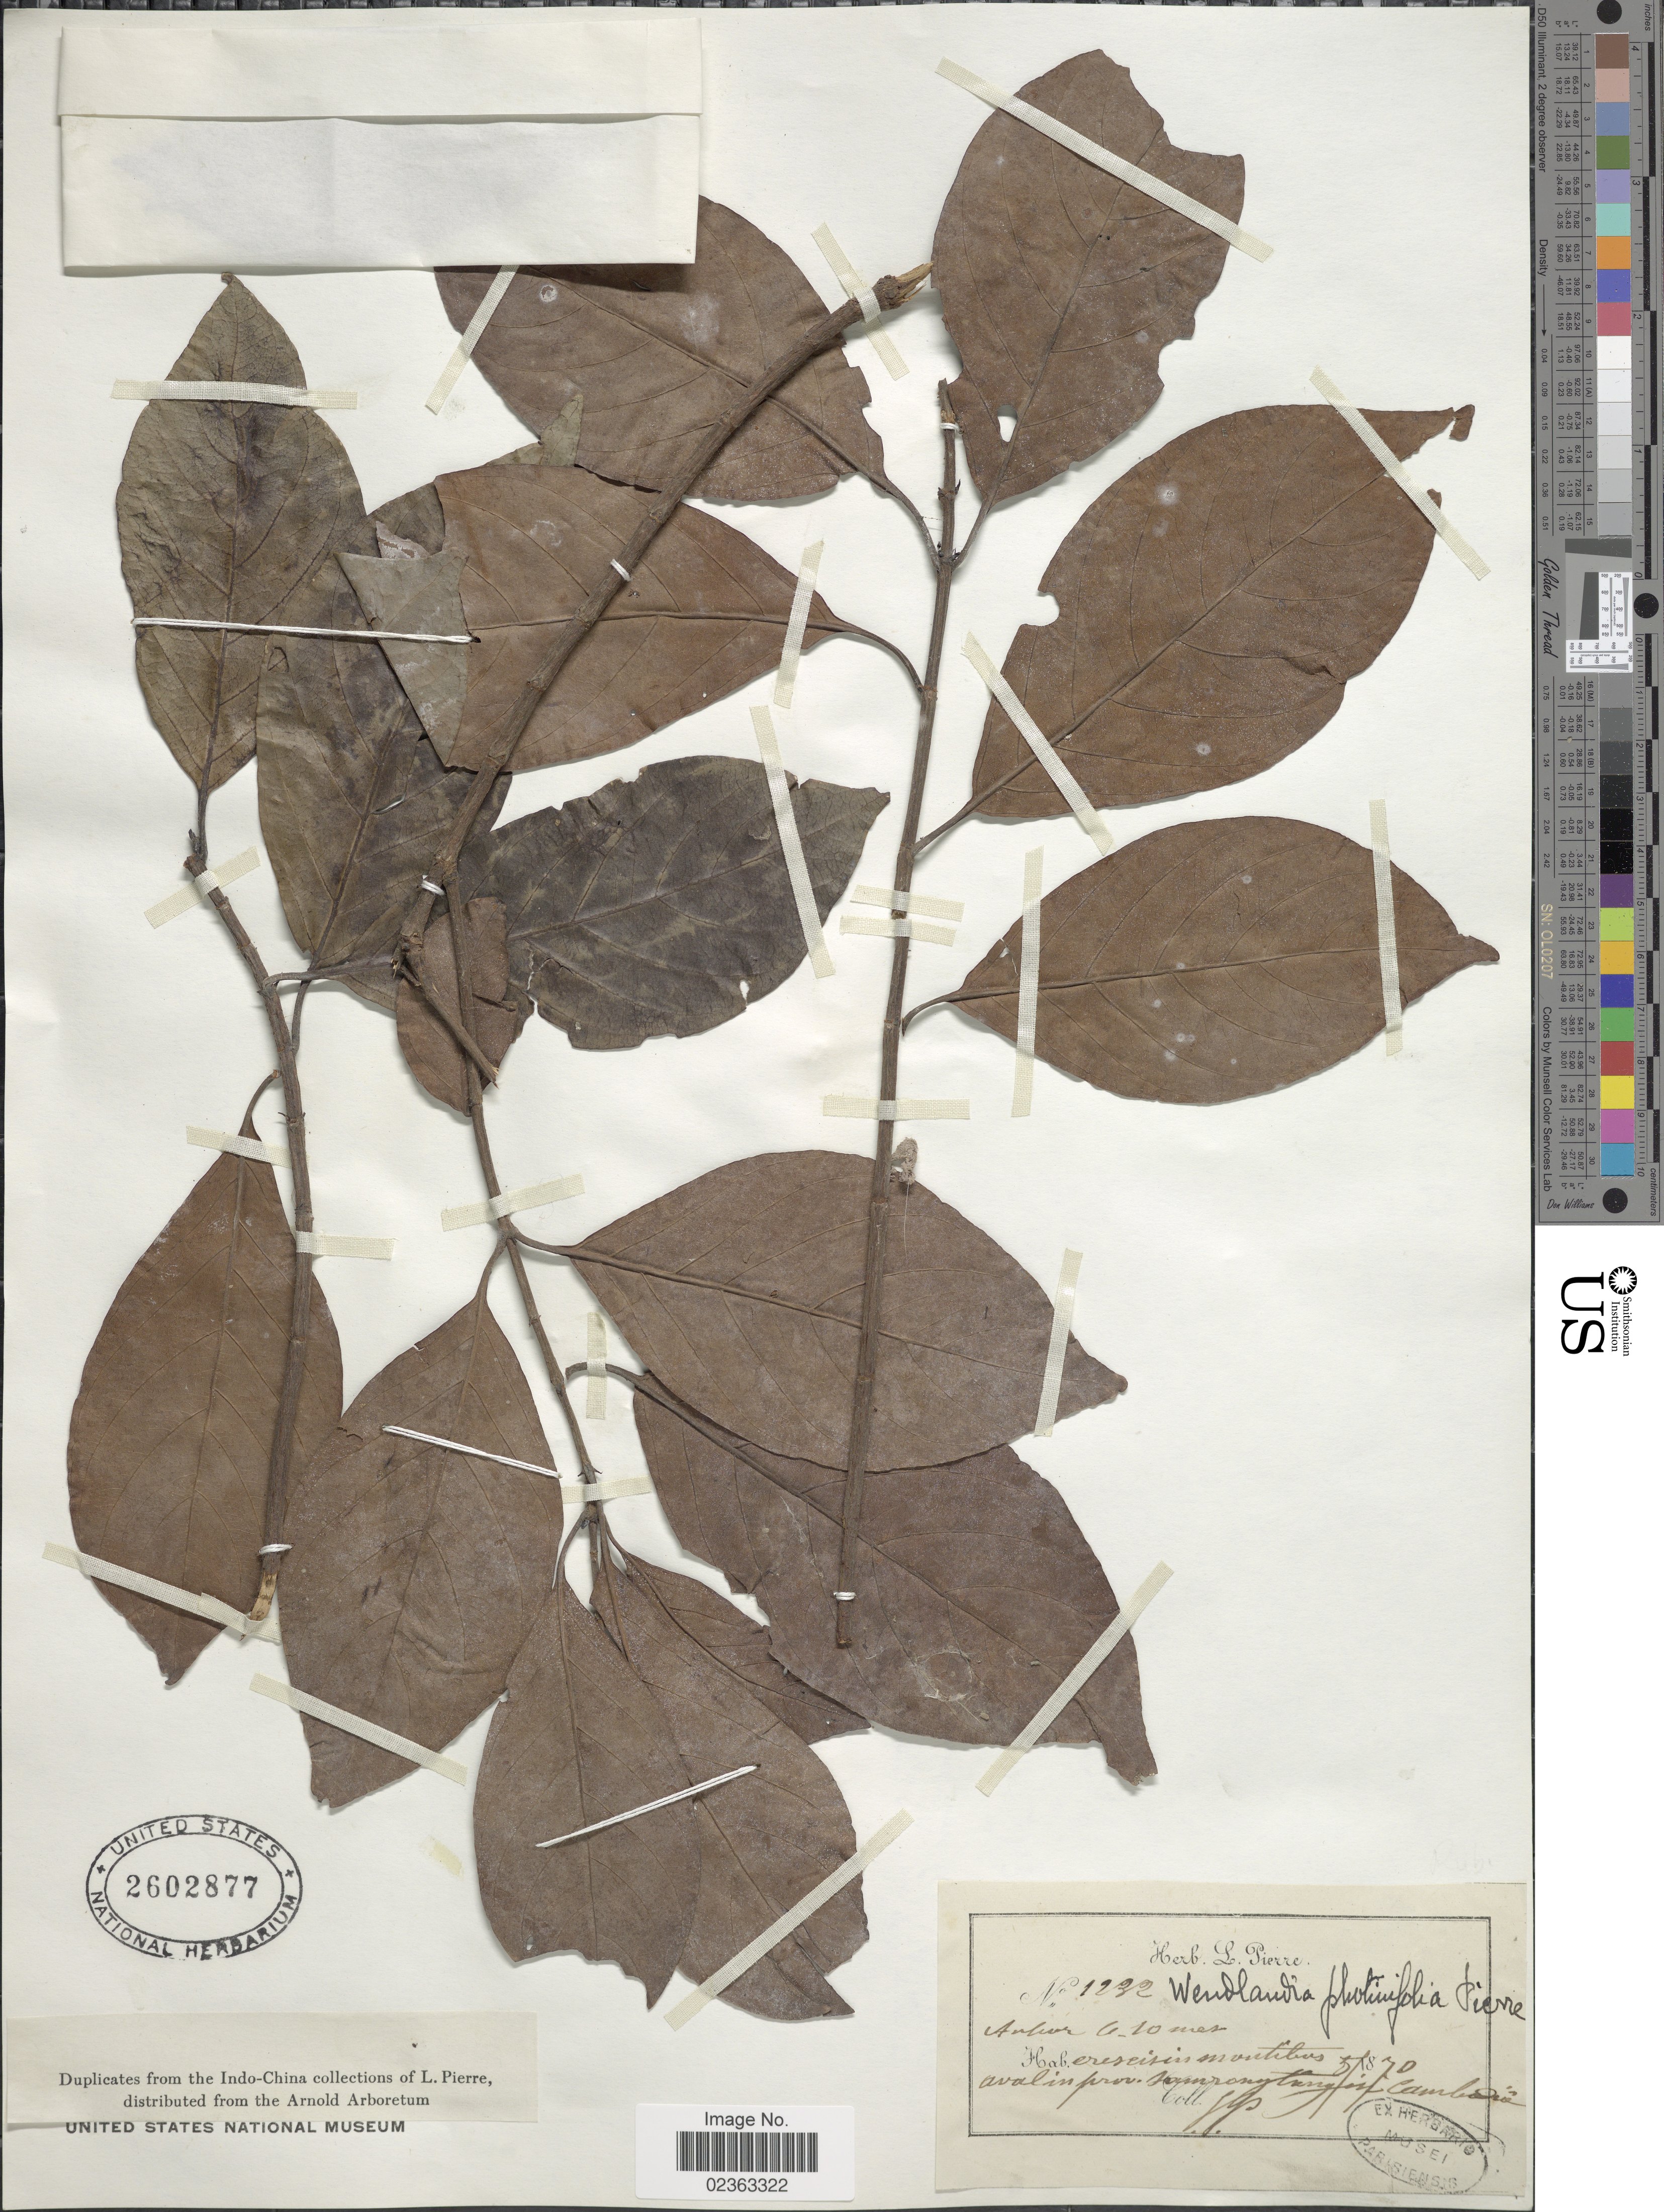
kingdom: Plantae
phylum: Tracheophyta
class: Magnoliopsida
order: Gentianales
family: Rubiaceae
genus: Wendlandia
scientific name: Wendlandia photinifolia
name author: Pierre ex Pit.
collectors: L. Pierce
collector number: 1232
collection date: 1870-05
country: Cambodia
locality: Cambodia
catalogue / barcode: US 2602877